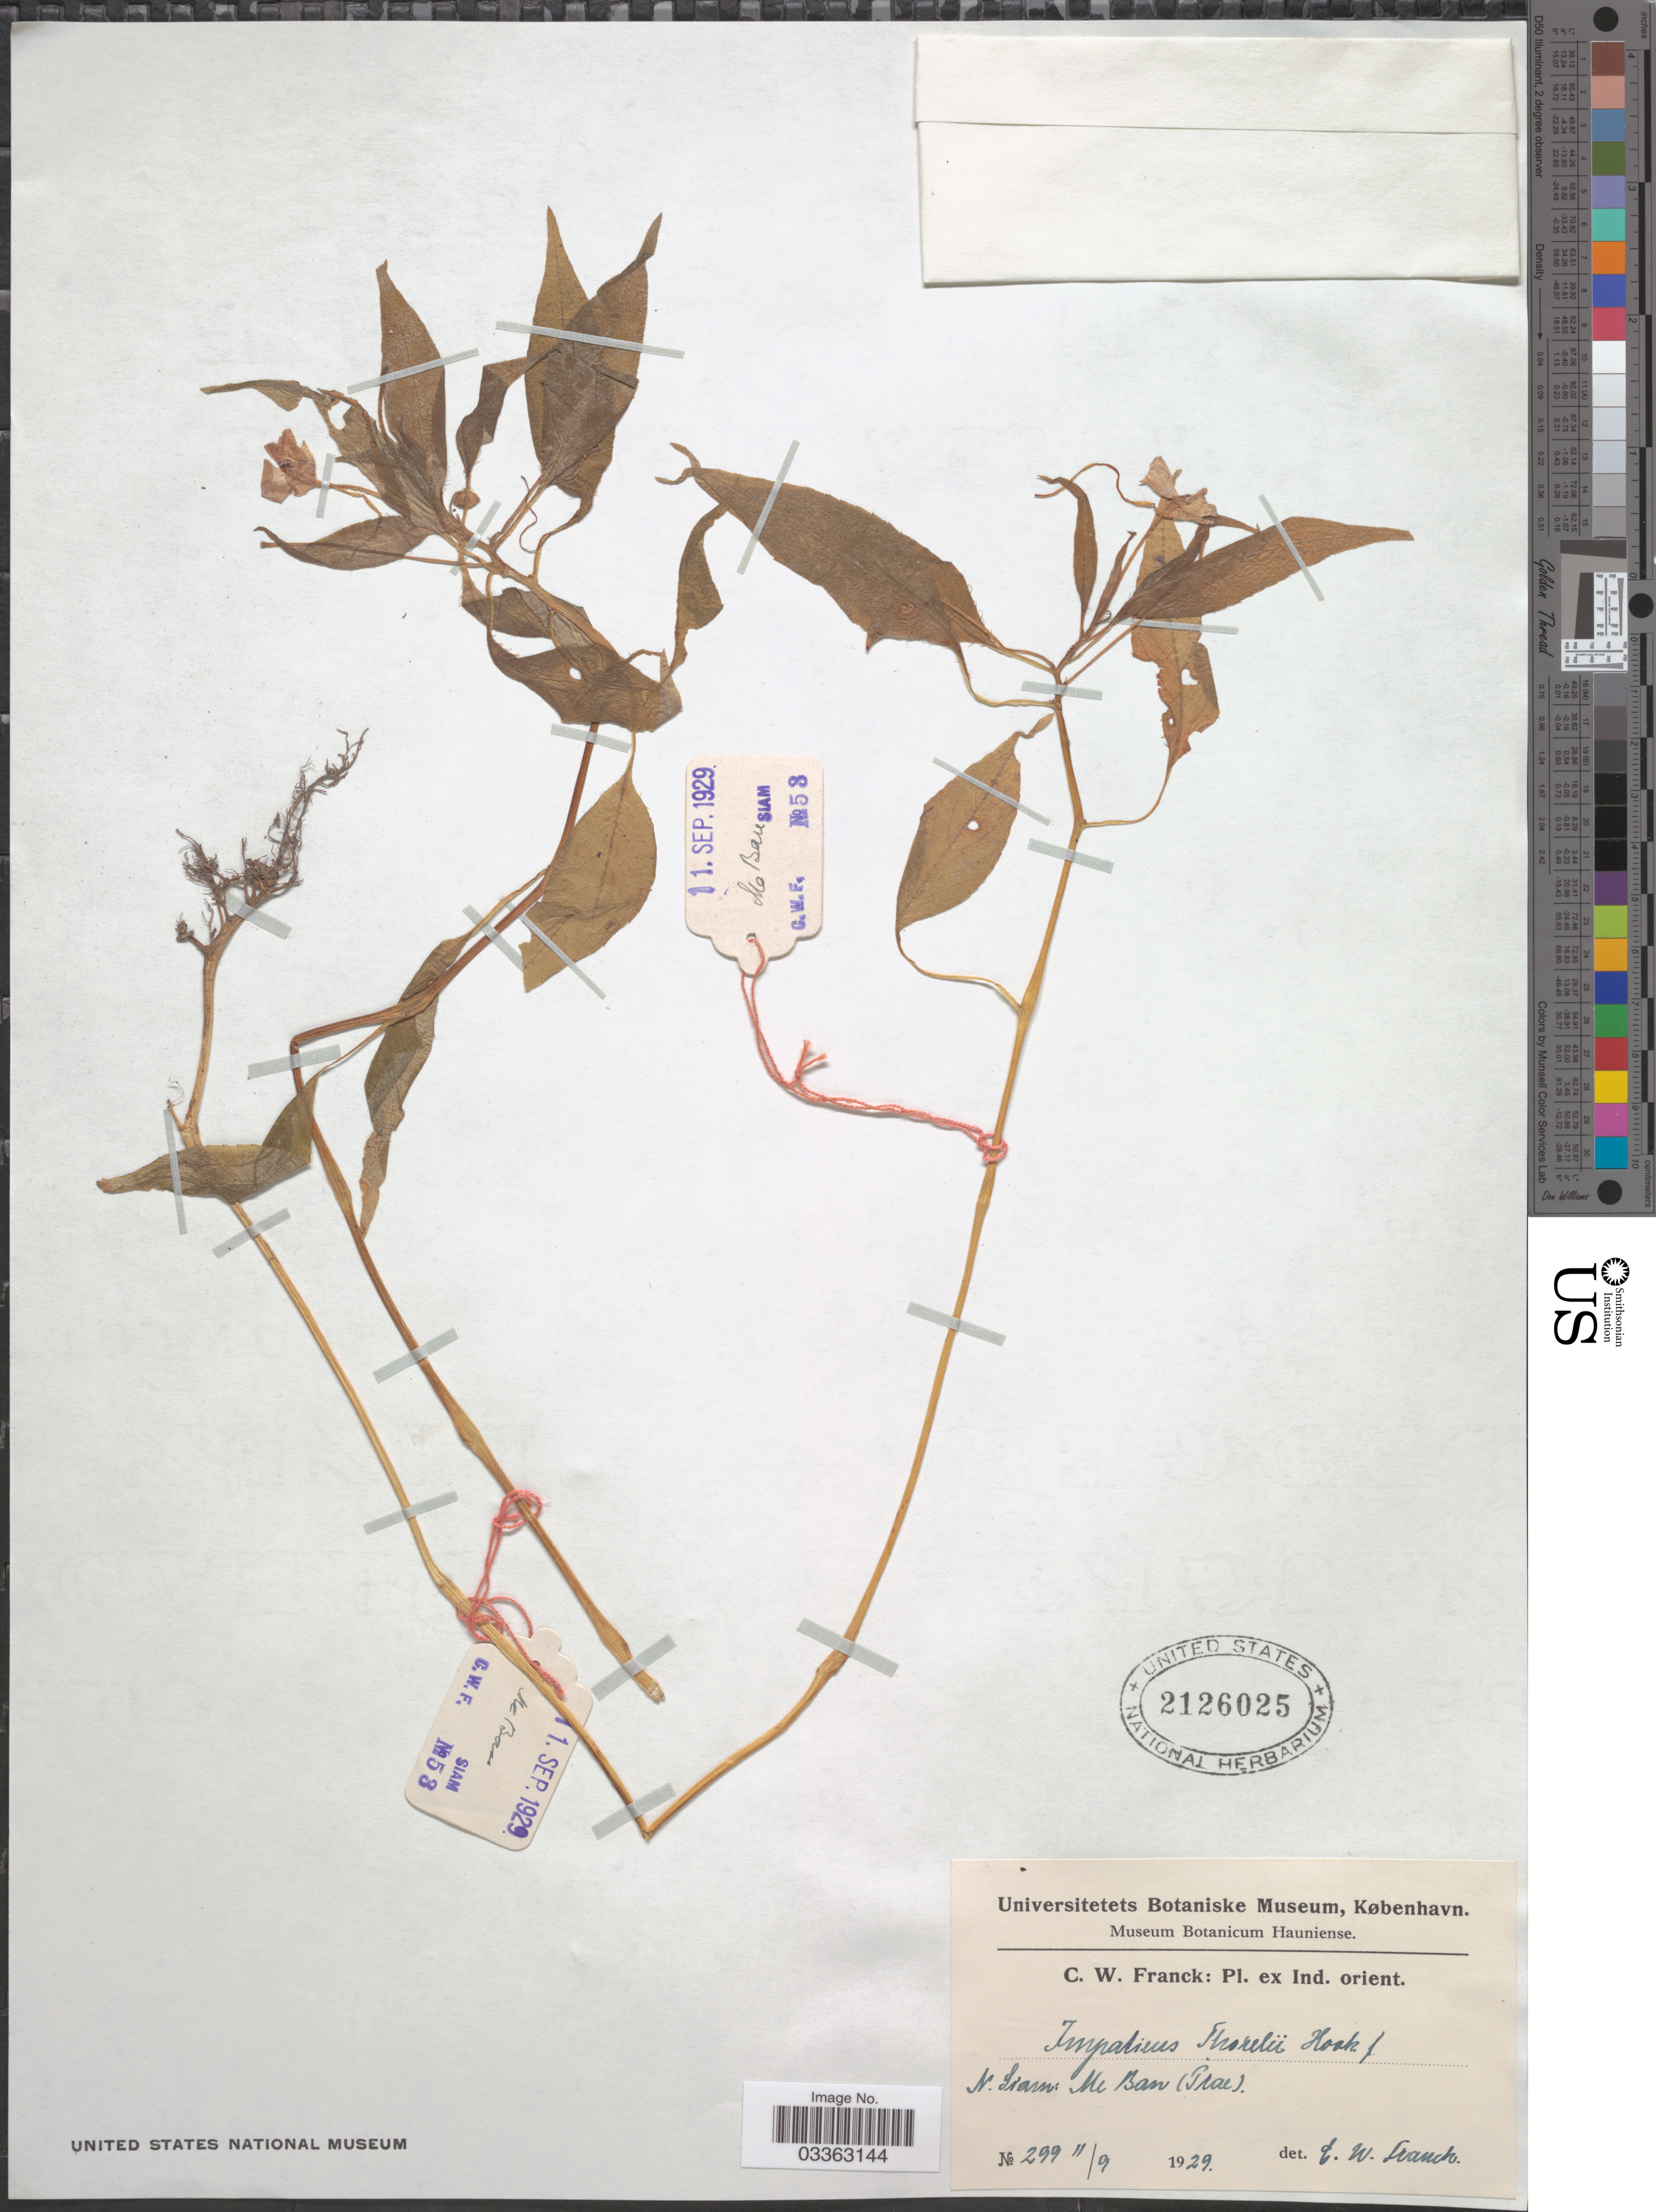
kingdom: Plantae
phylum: Tracheophyta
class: Magnoliopsida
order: Ericales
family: Balsaminaceae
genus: Impatiens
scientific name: Impatiens thorelii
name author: Hook. f.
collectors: C. Franck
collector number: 299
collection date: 1929-09-11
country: Thailand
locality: Ex Ind. orient., N. Siam: Me Ban (Prae).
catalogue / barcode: US 2126025